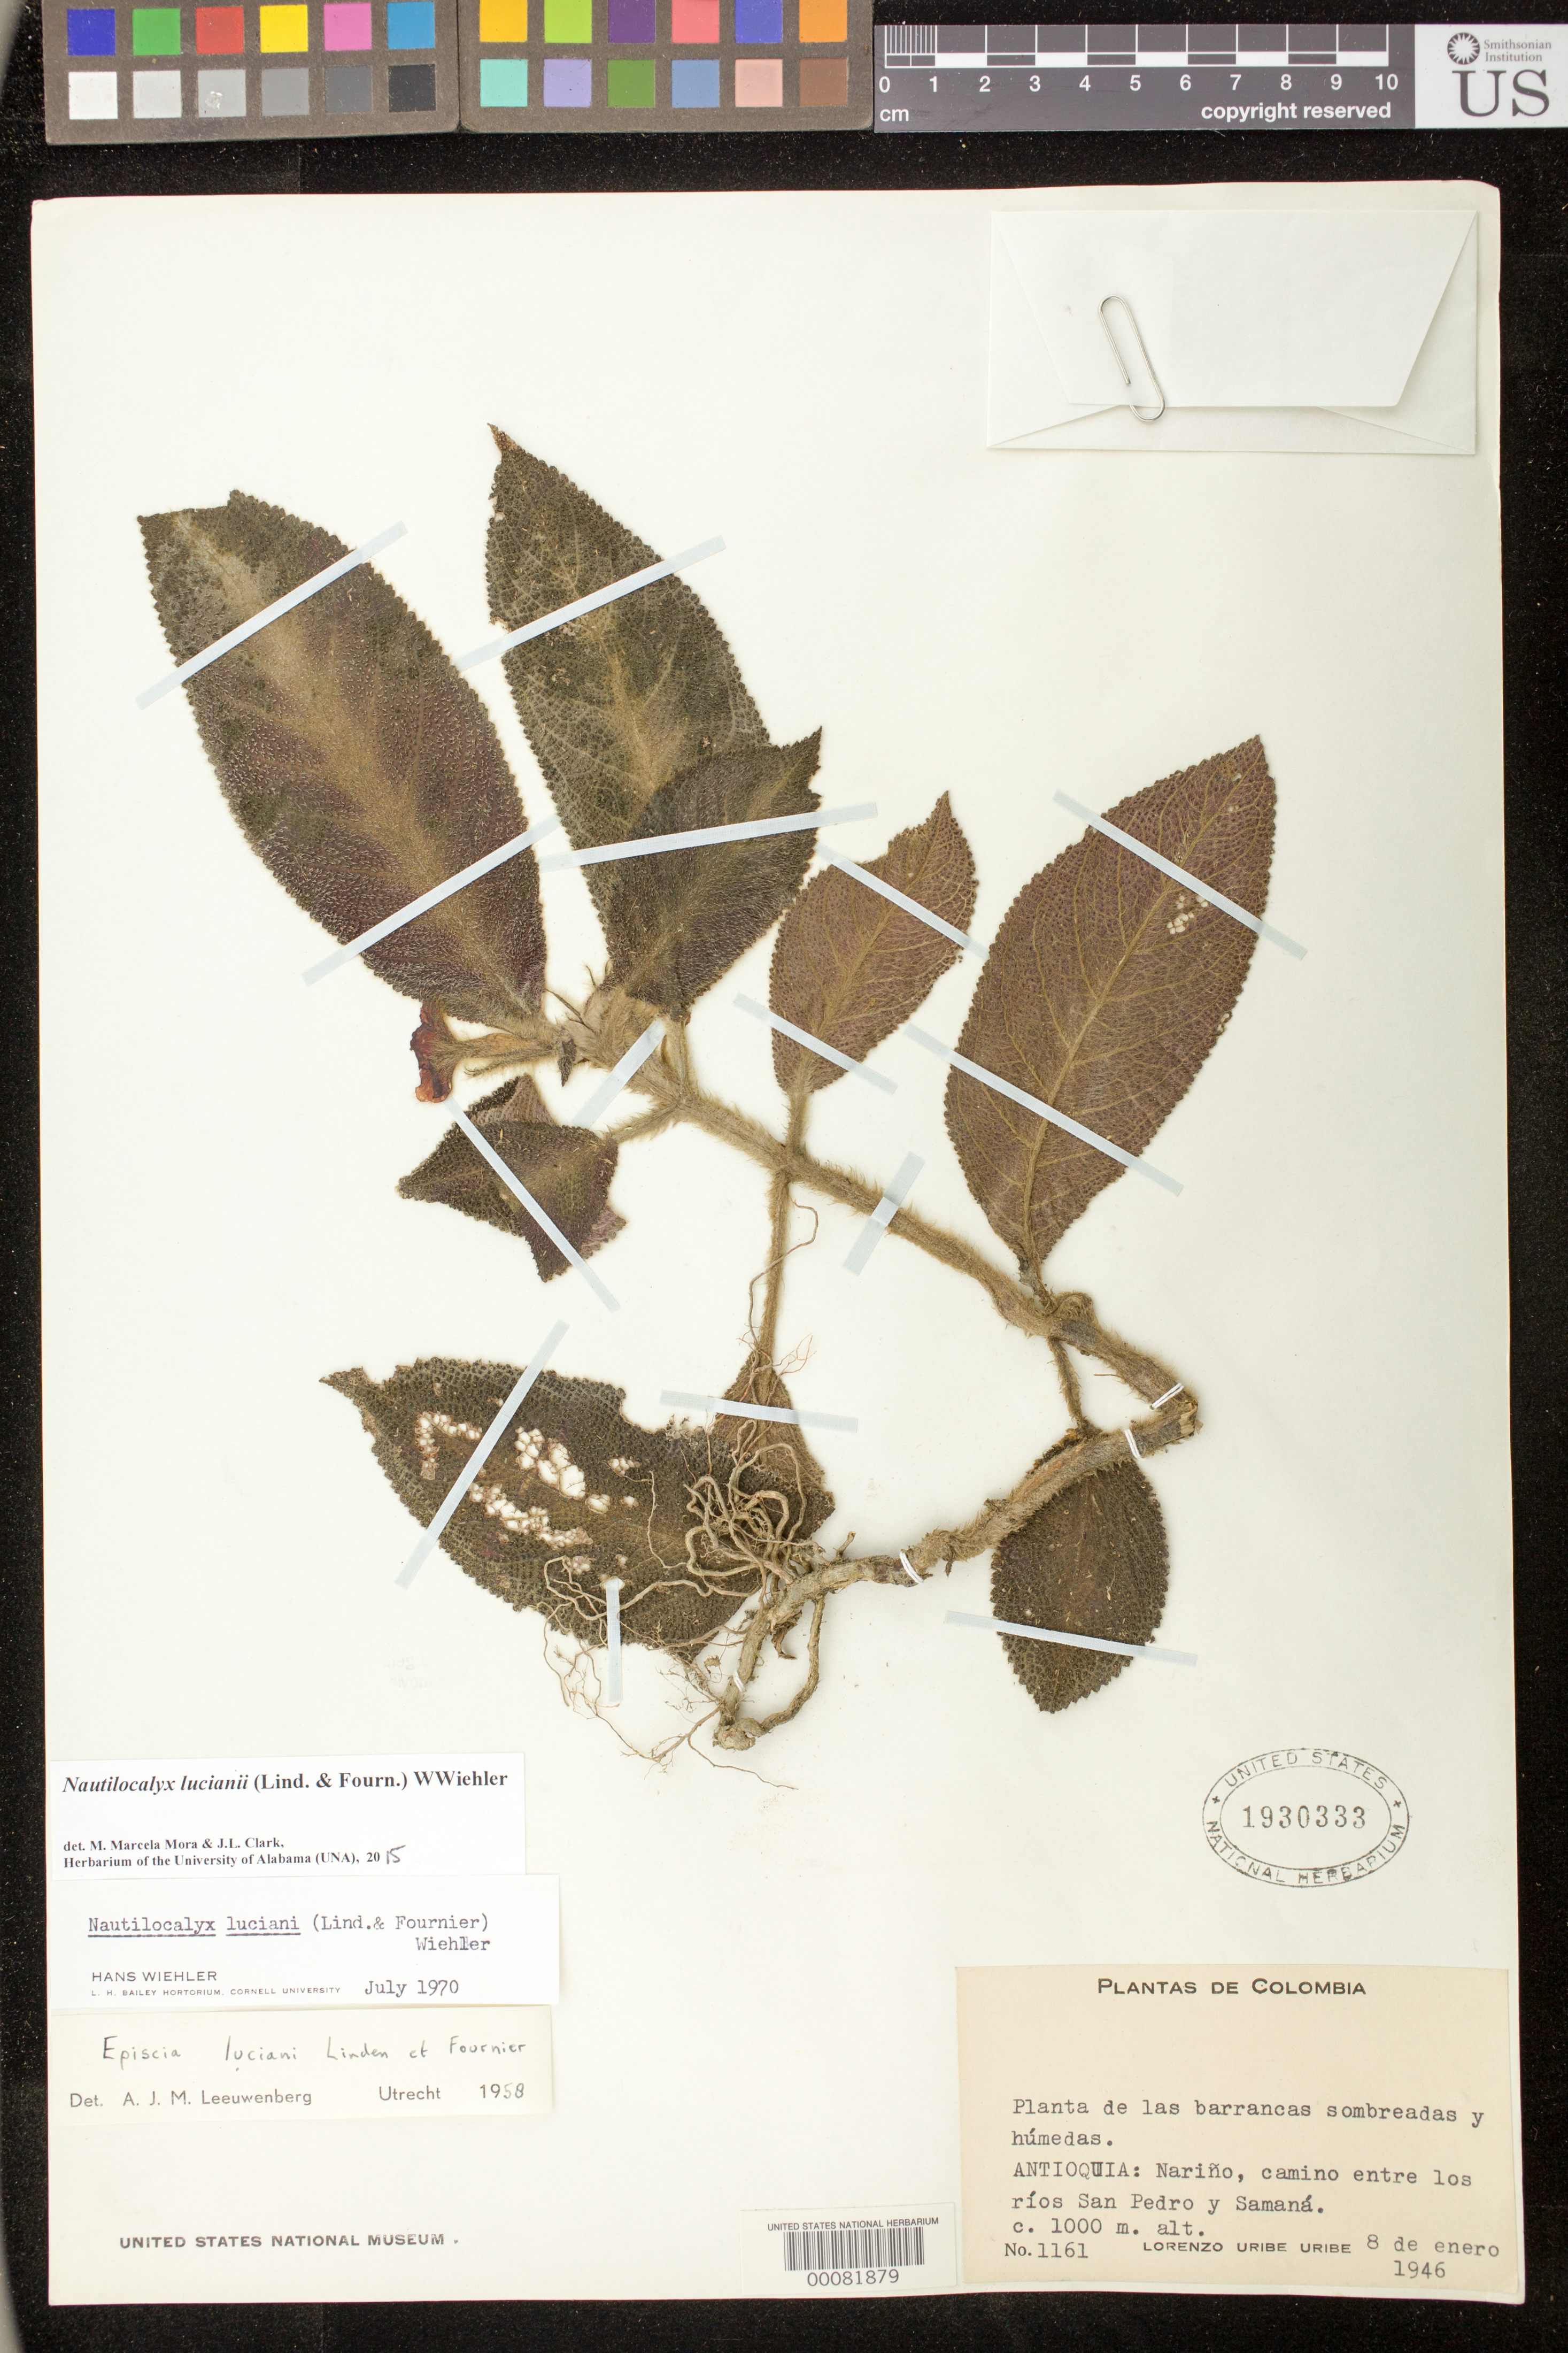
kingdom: Plantae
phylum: Tracheophyta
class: Magnoliopsida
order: Lamiales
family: Gesneriaceae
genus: Nautilocalyx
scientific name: Nautilocalyx lucianii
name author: (Linden & E. Fourn.) Wiehler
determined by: Mora, M. M.; Clark, J. L.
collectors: L. Uribe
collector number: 1161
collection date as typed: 08 Jan 1946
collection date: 1946-01-08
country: Colombia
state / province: Antioquia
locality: Narino, road between the San Pedro and Samana Rivers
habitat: Shady and humid ravines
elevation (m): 1000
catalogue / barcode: US 1930333